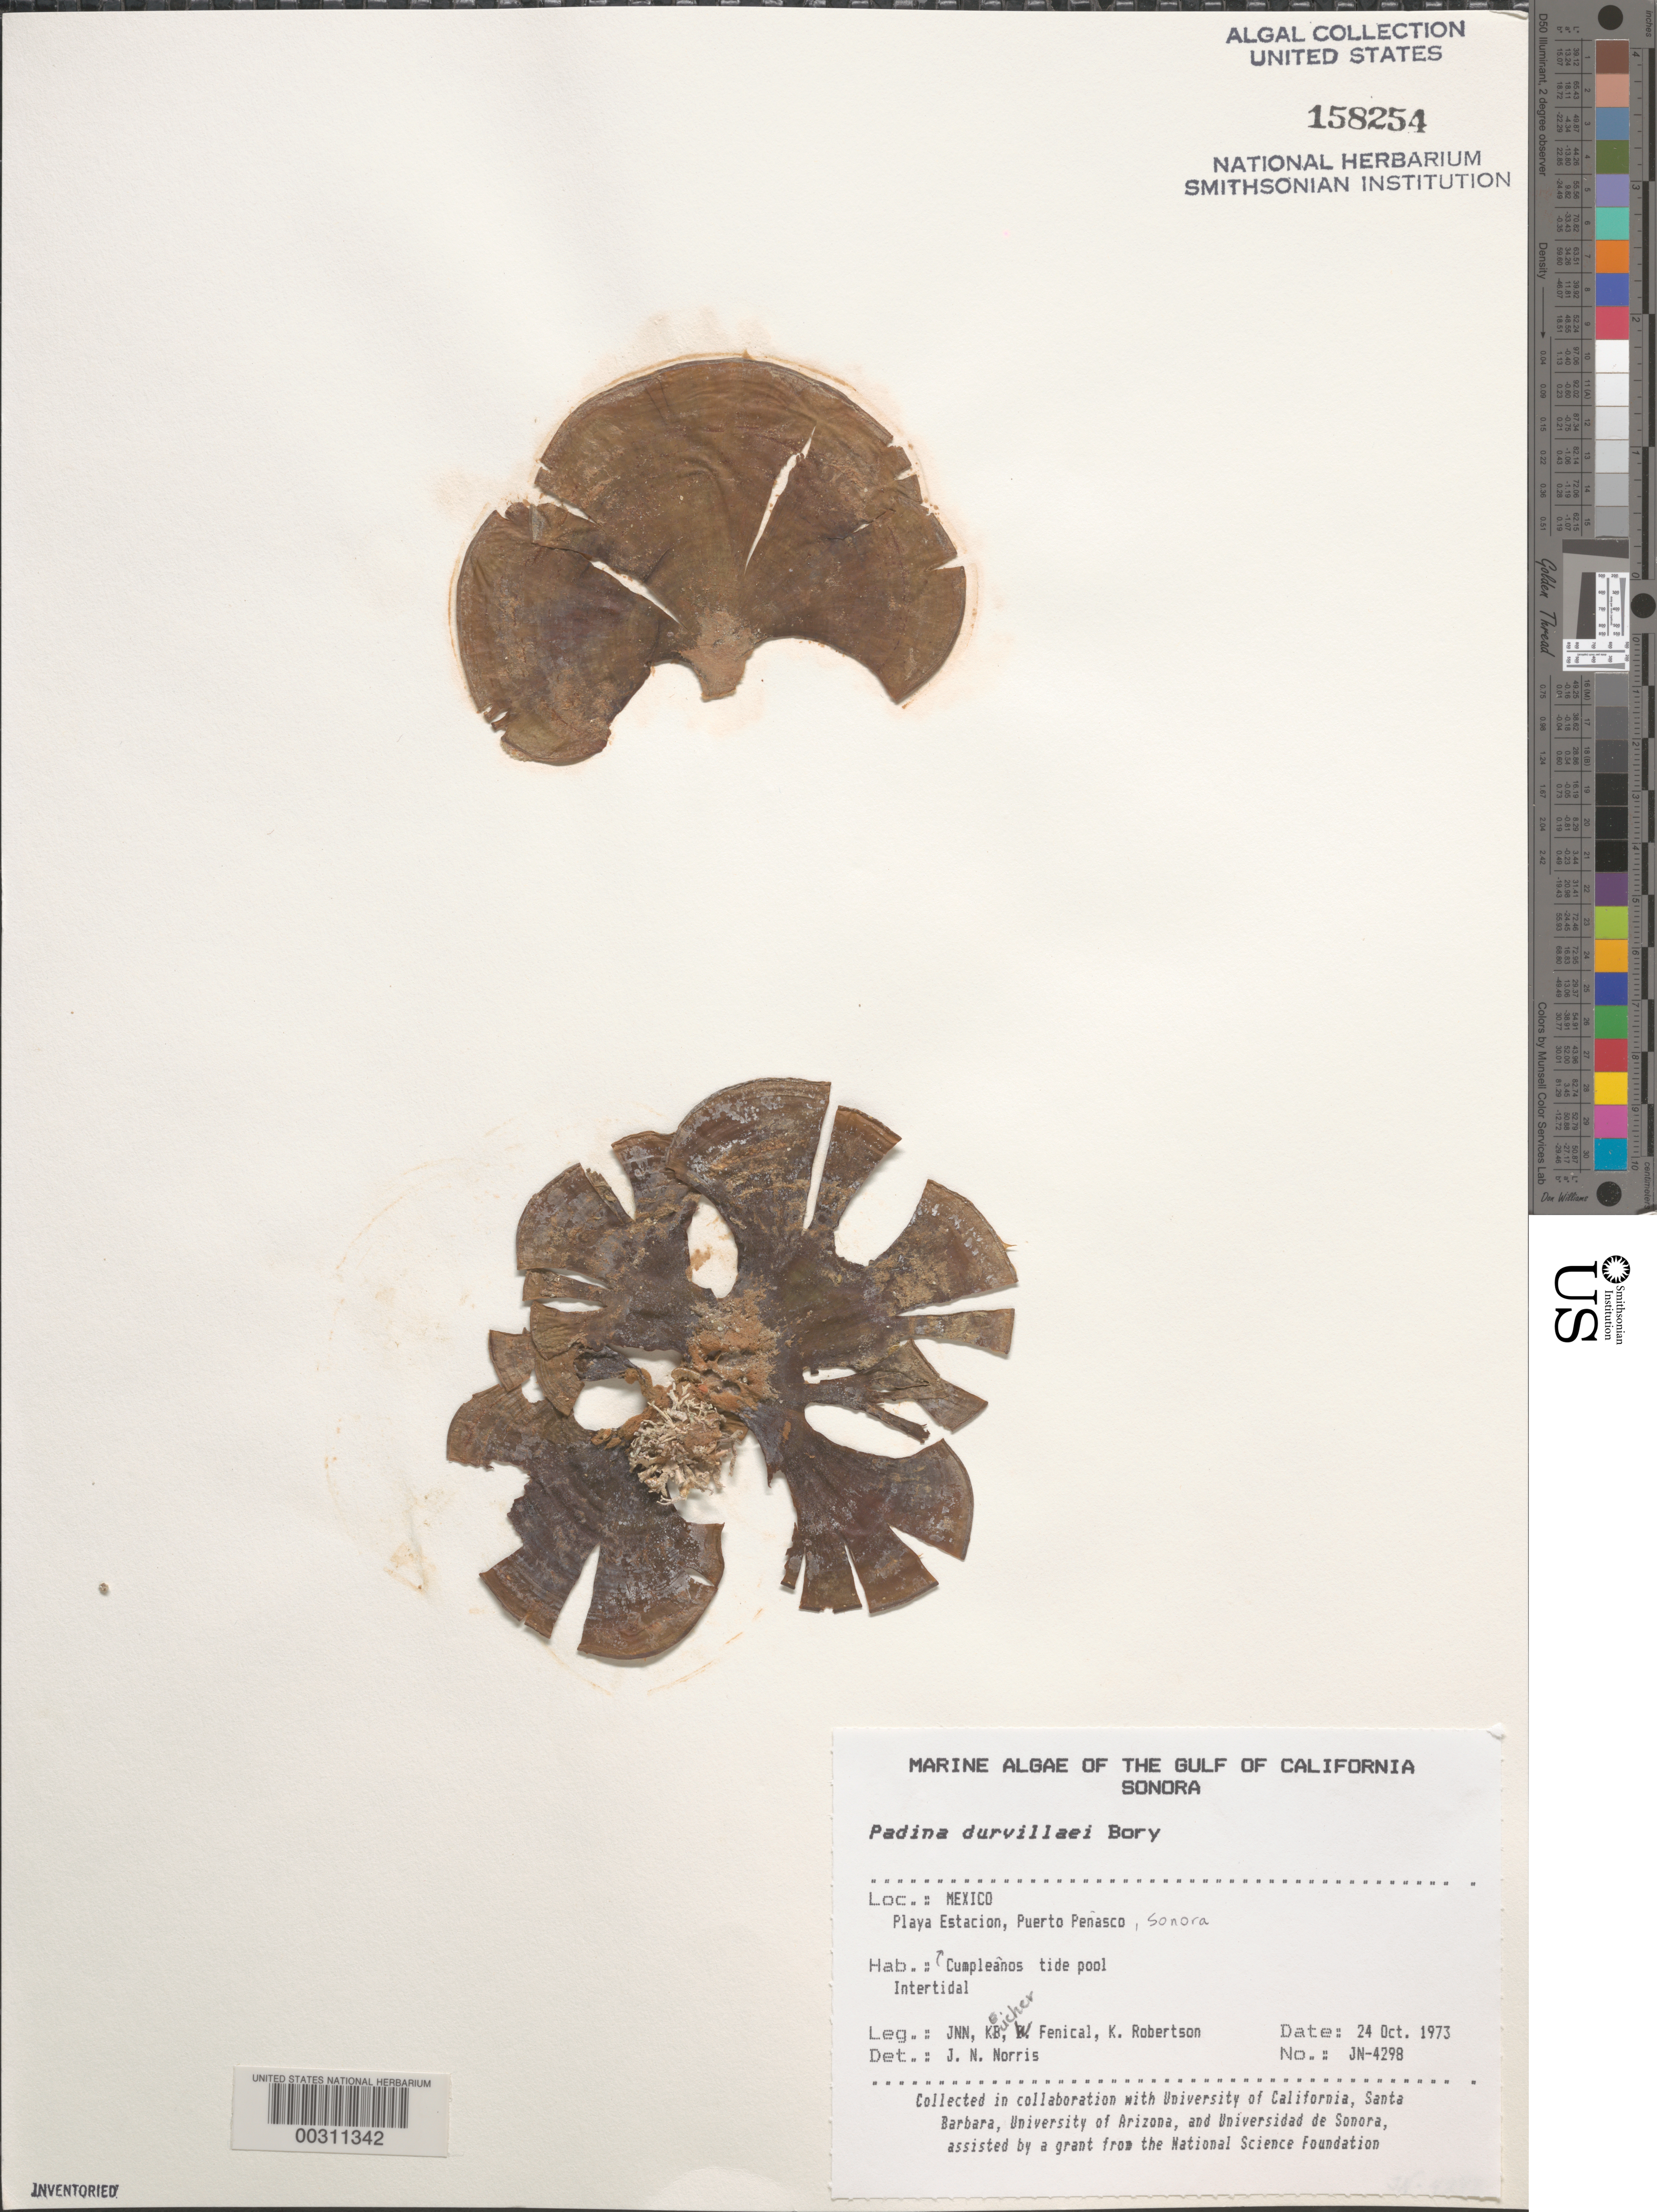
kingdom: Chromista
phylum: Ochrophyta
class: Phaeophyceae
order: Dictyotales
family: Dictyotaceae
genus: Padina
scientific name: Padina durvillaei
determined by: Norris, James N.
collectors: J. N. Norris, K. E. Bucher, W. Fenical & K. Robertson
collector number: JN-4298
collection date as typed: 24 Oct 1973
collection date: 1973-10-24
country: Mexico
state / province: Sonora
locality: Playa Estacion, Puerto Penasco, Cumpleanos Tide Pool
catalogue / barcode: US 158254